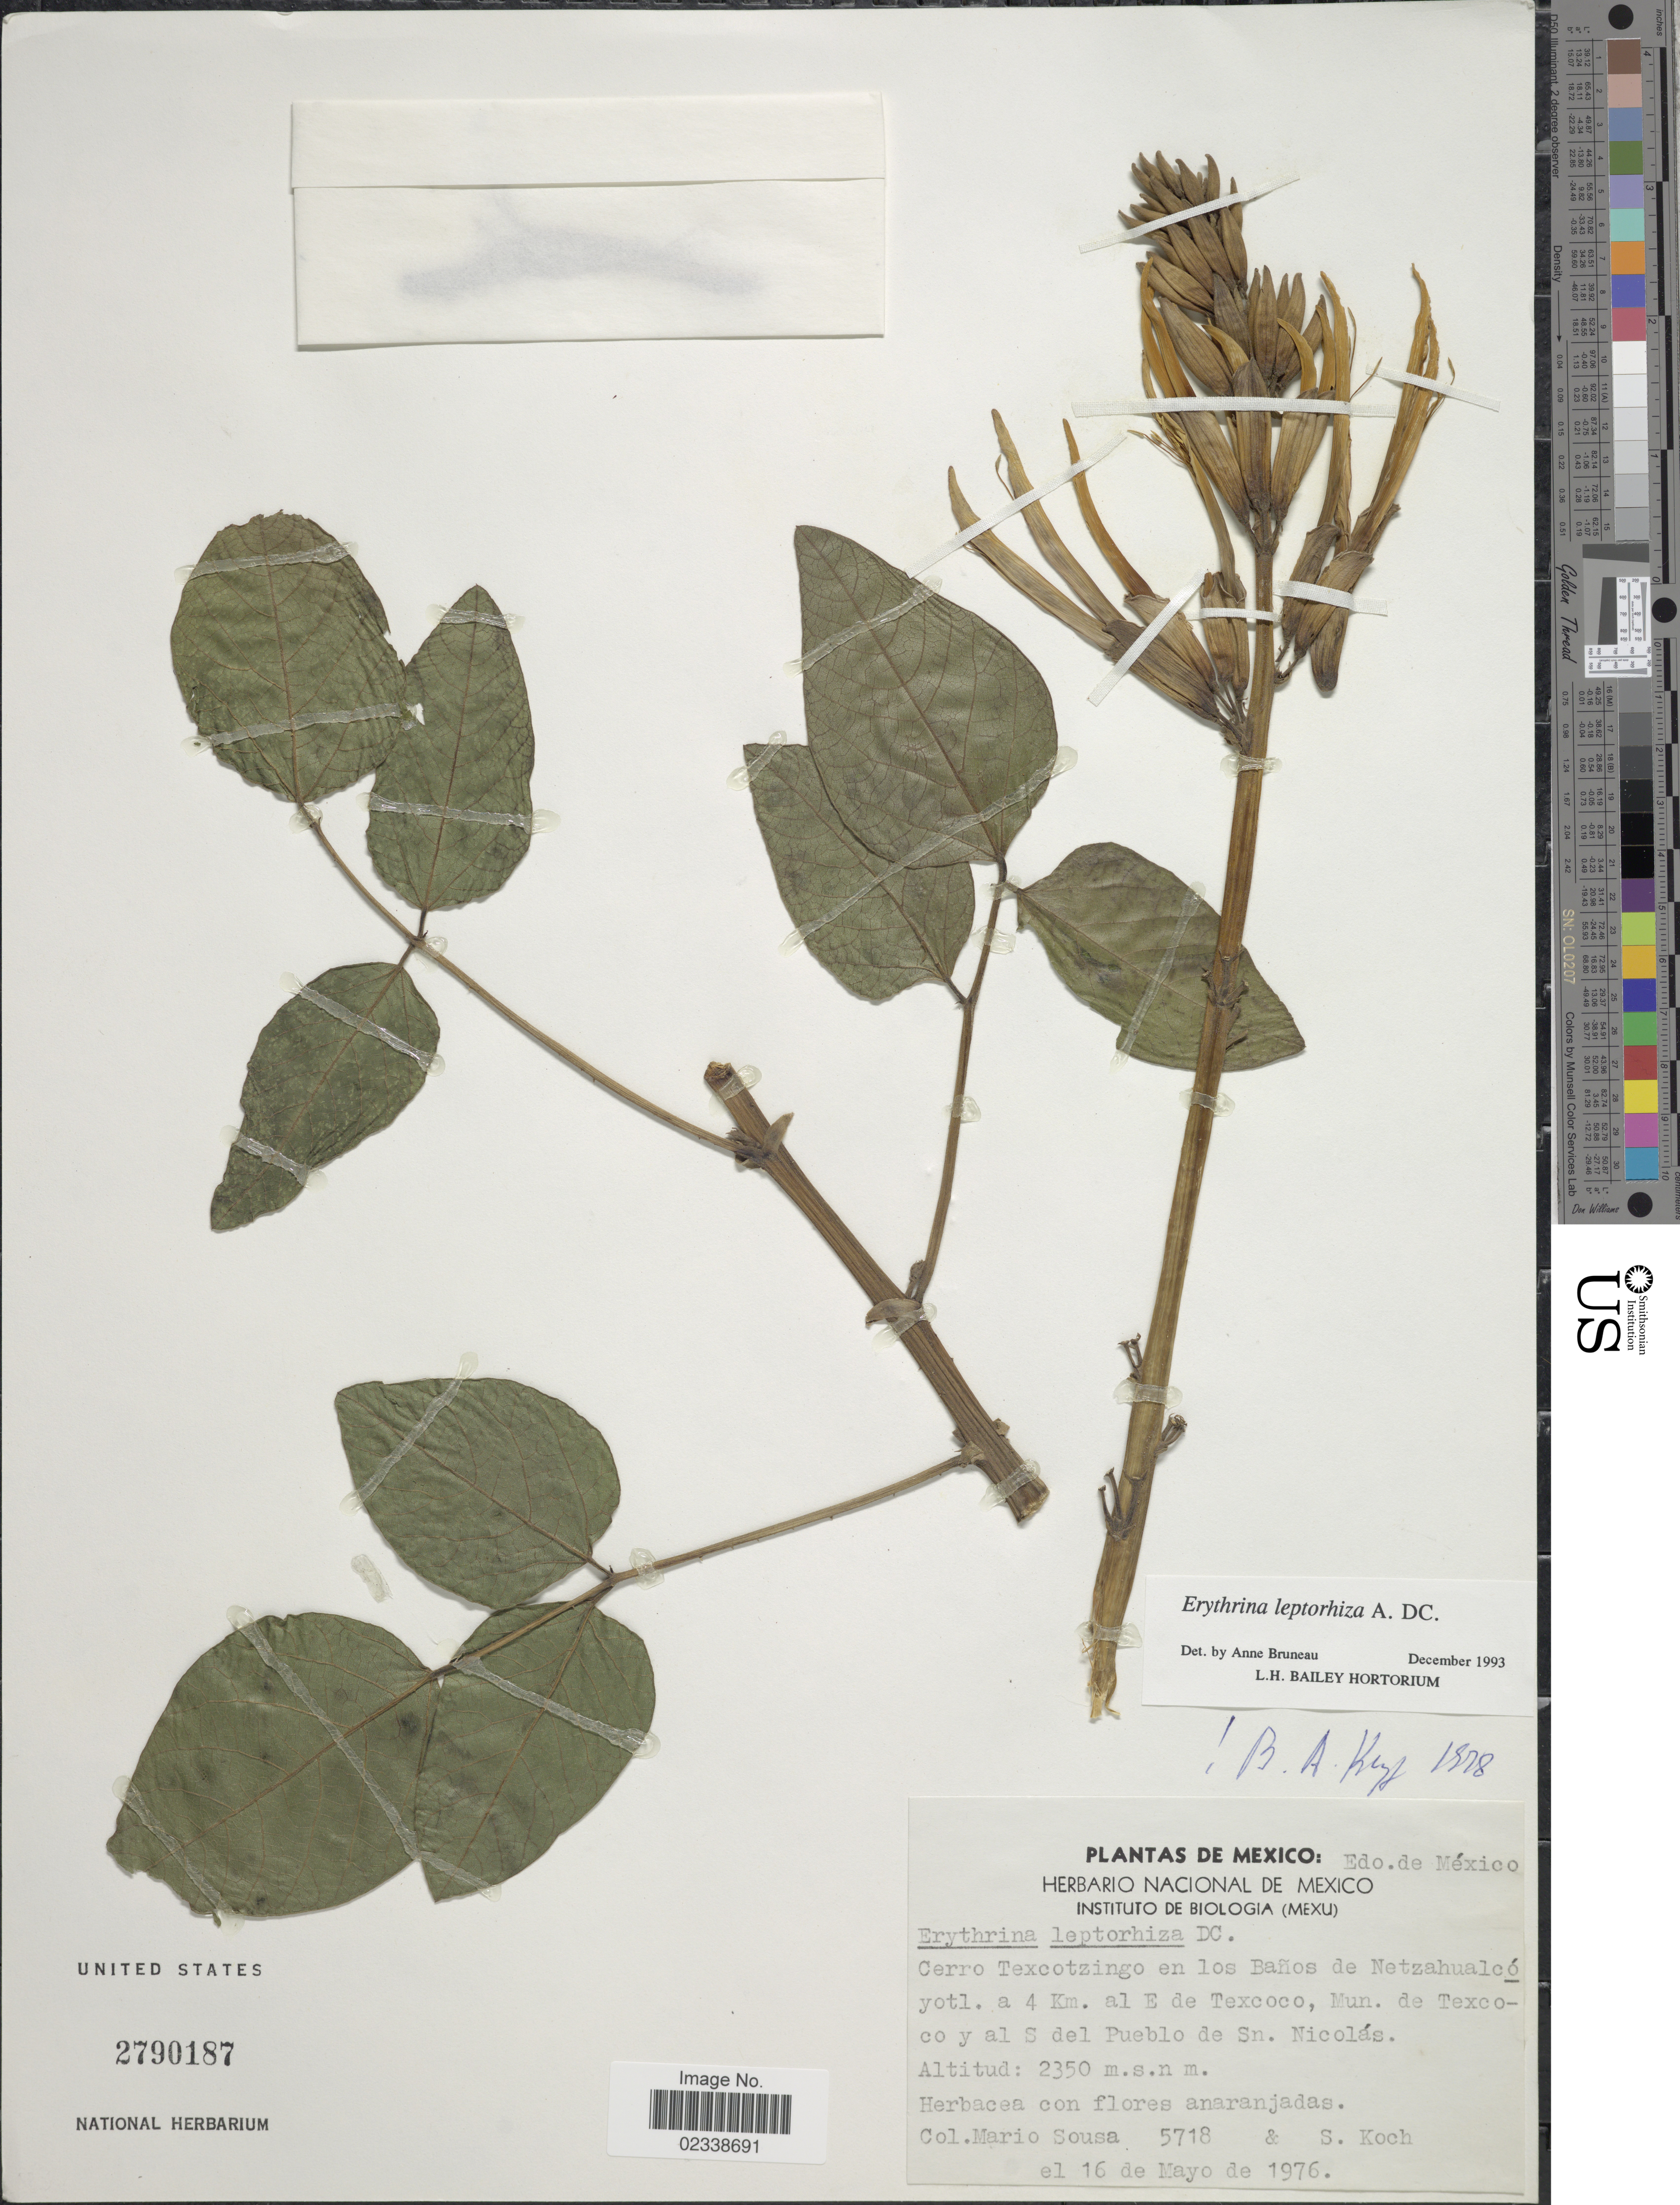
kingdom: Plantae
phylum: Tracheophyta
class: Magnoliopsida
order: Fabales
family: Fabaceae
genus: Erythrina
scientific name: Erythrina leptorhiza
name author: Moc. & Sessé ex DC.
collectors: M. Sousa S. & S. Koch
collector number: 5718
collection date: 1976-05-16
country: Mexico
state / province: México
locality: Cerro Texcotzingo en los Banos de Netzahualcoyotl, a 4 km al E de Texcoco, Mun. de Texcoco al S del Pueblo de Sn. Nicolas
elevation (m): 2350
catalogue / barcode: US 2790187